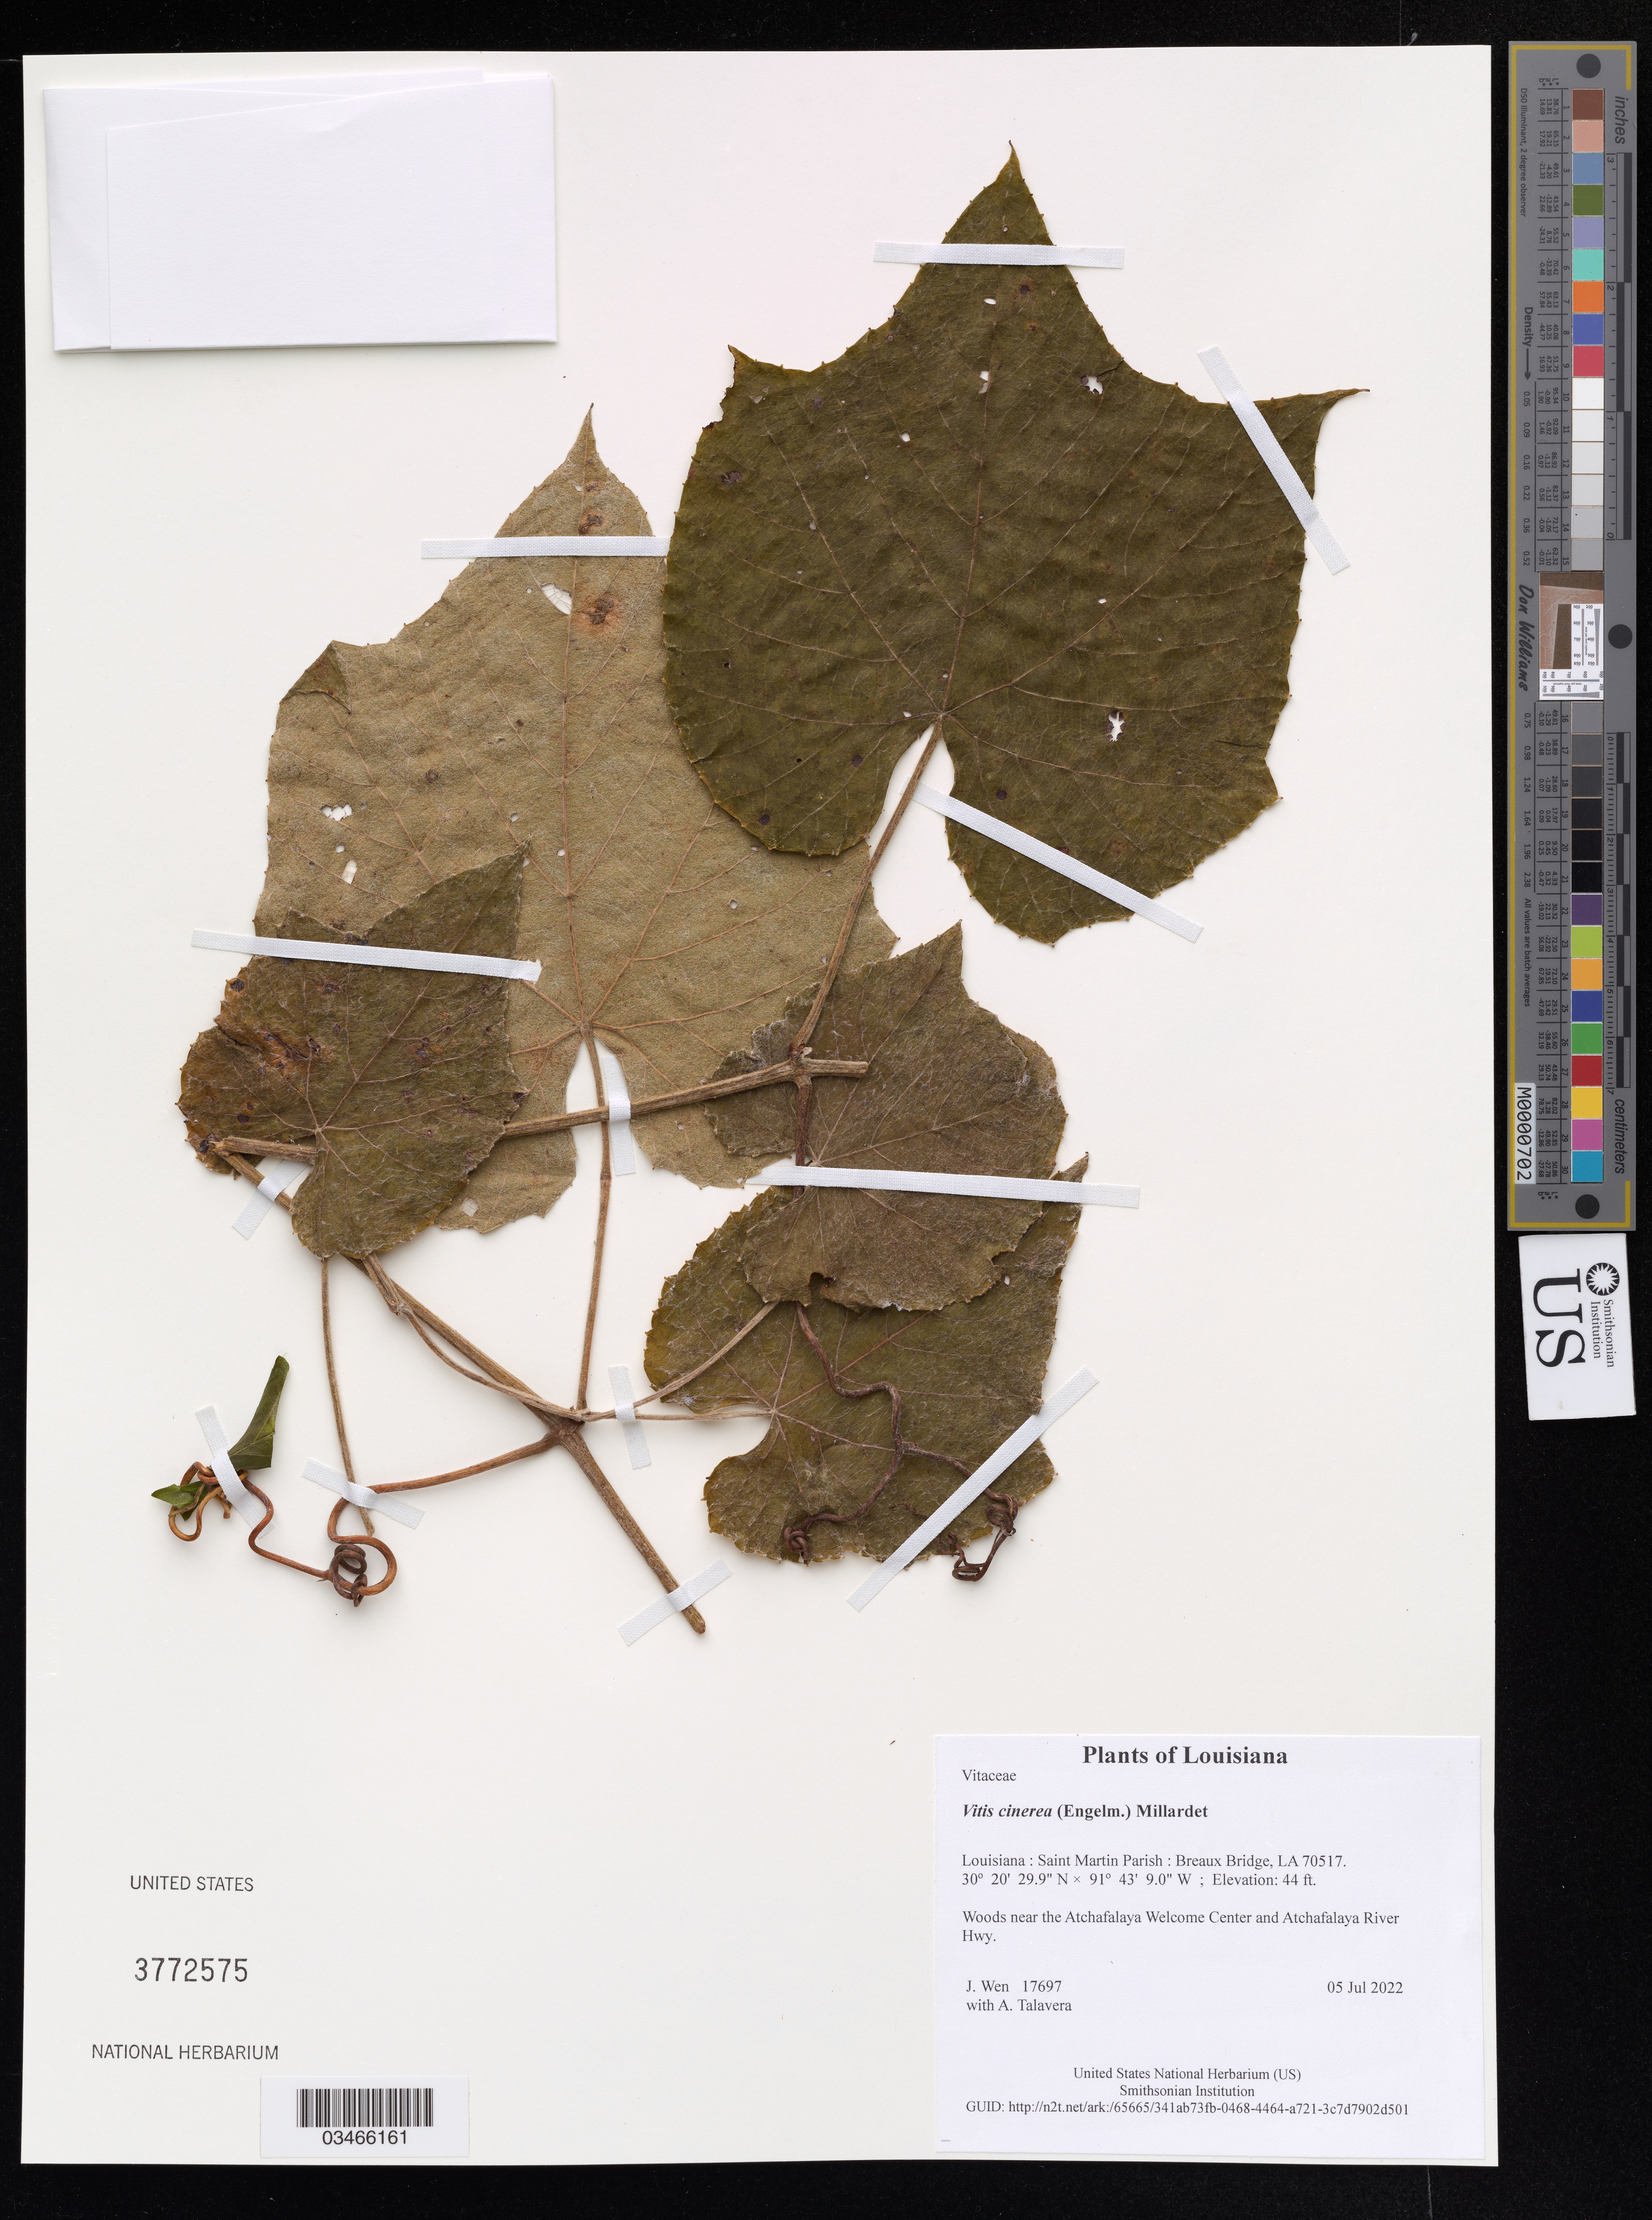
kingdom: Plantae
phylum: Tracheophyta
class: Magnoliopsida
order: Vitales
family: Vitaceae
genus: Vitis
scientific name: Vitis cinerea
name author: (Engelm.) Millardet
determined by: Wen, Jun, (BOT), Smithsonian Institution - National Museum of Natural History (UNITED STATES)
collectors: J. Wen & A. Talavera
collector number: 17697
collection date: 2022-07-05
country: United States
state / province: Louisiana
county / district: Saint Martin Parish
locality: Breaux Bridge, LA 70517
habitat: Woods near the Atchafalaya Welcome Center and Atchafalaya River Hwy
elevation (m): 13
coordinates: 30 20.499 N, 91 43.150 W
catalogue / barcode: US 3772575